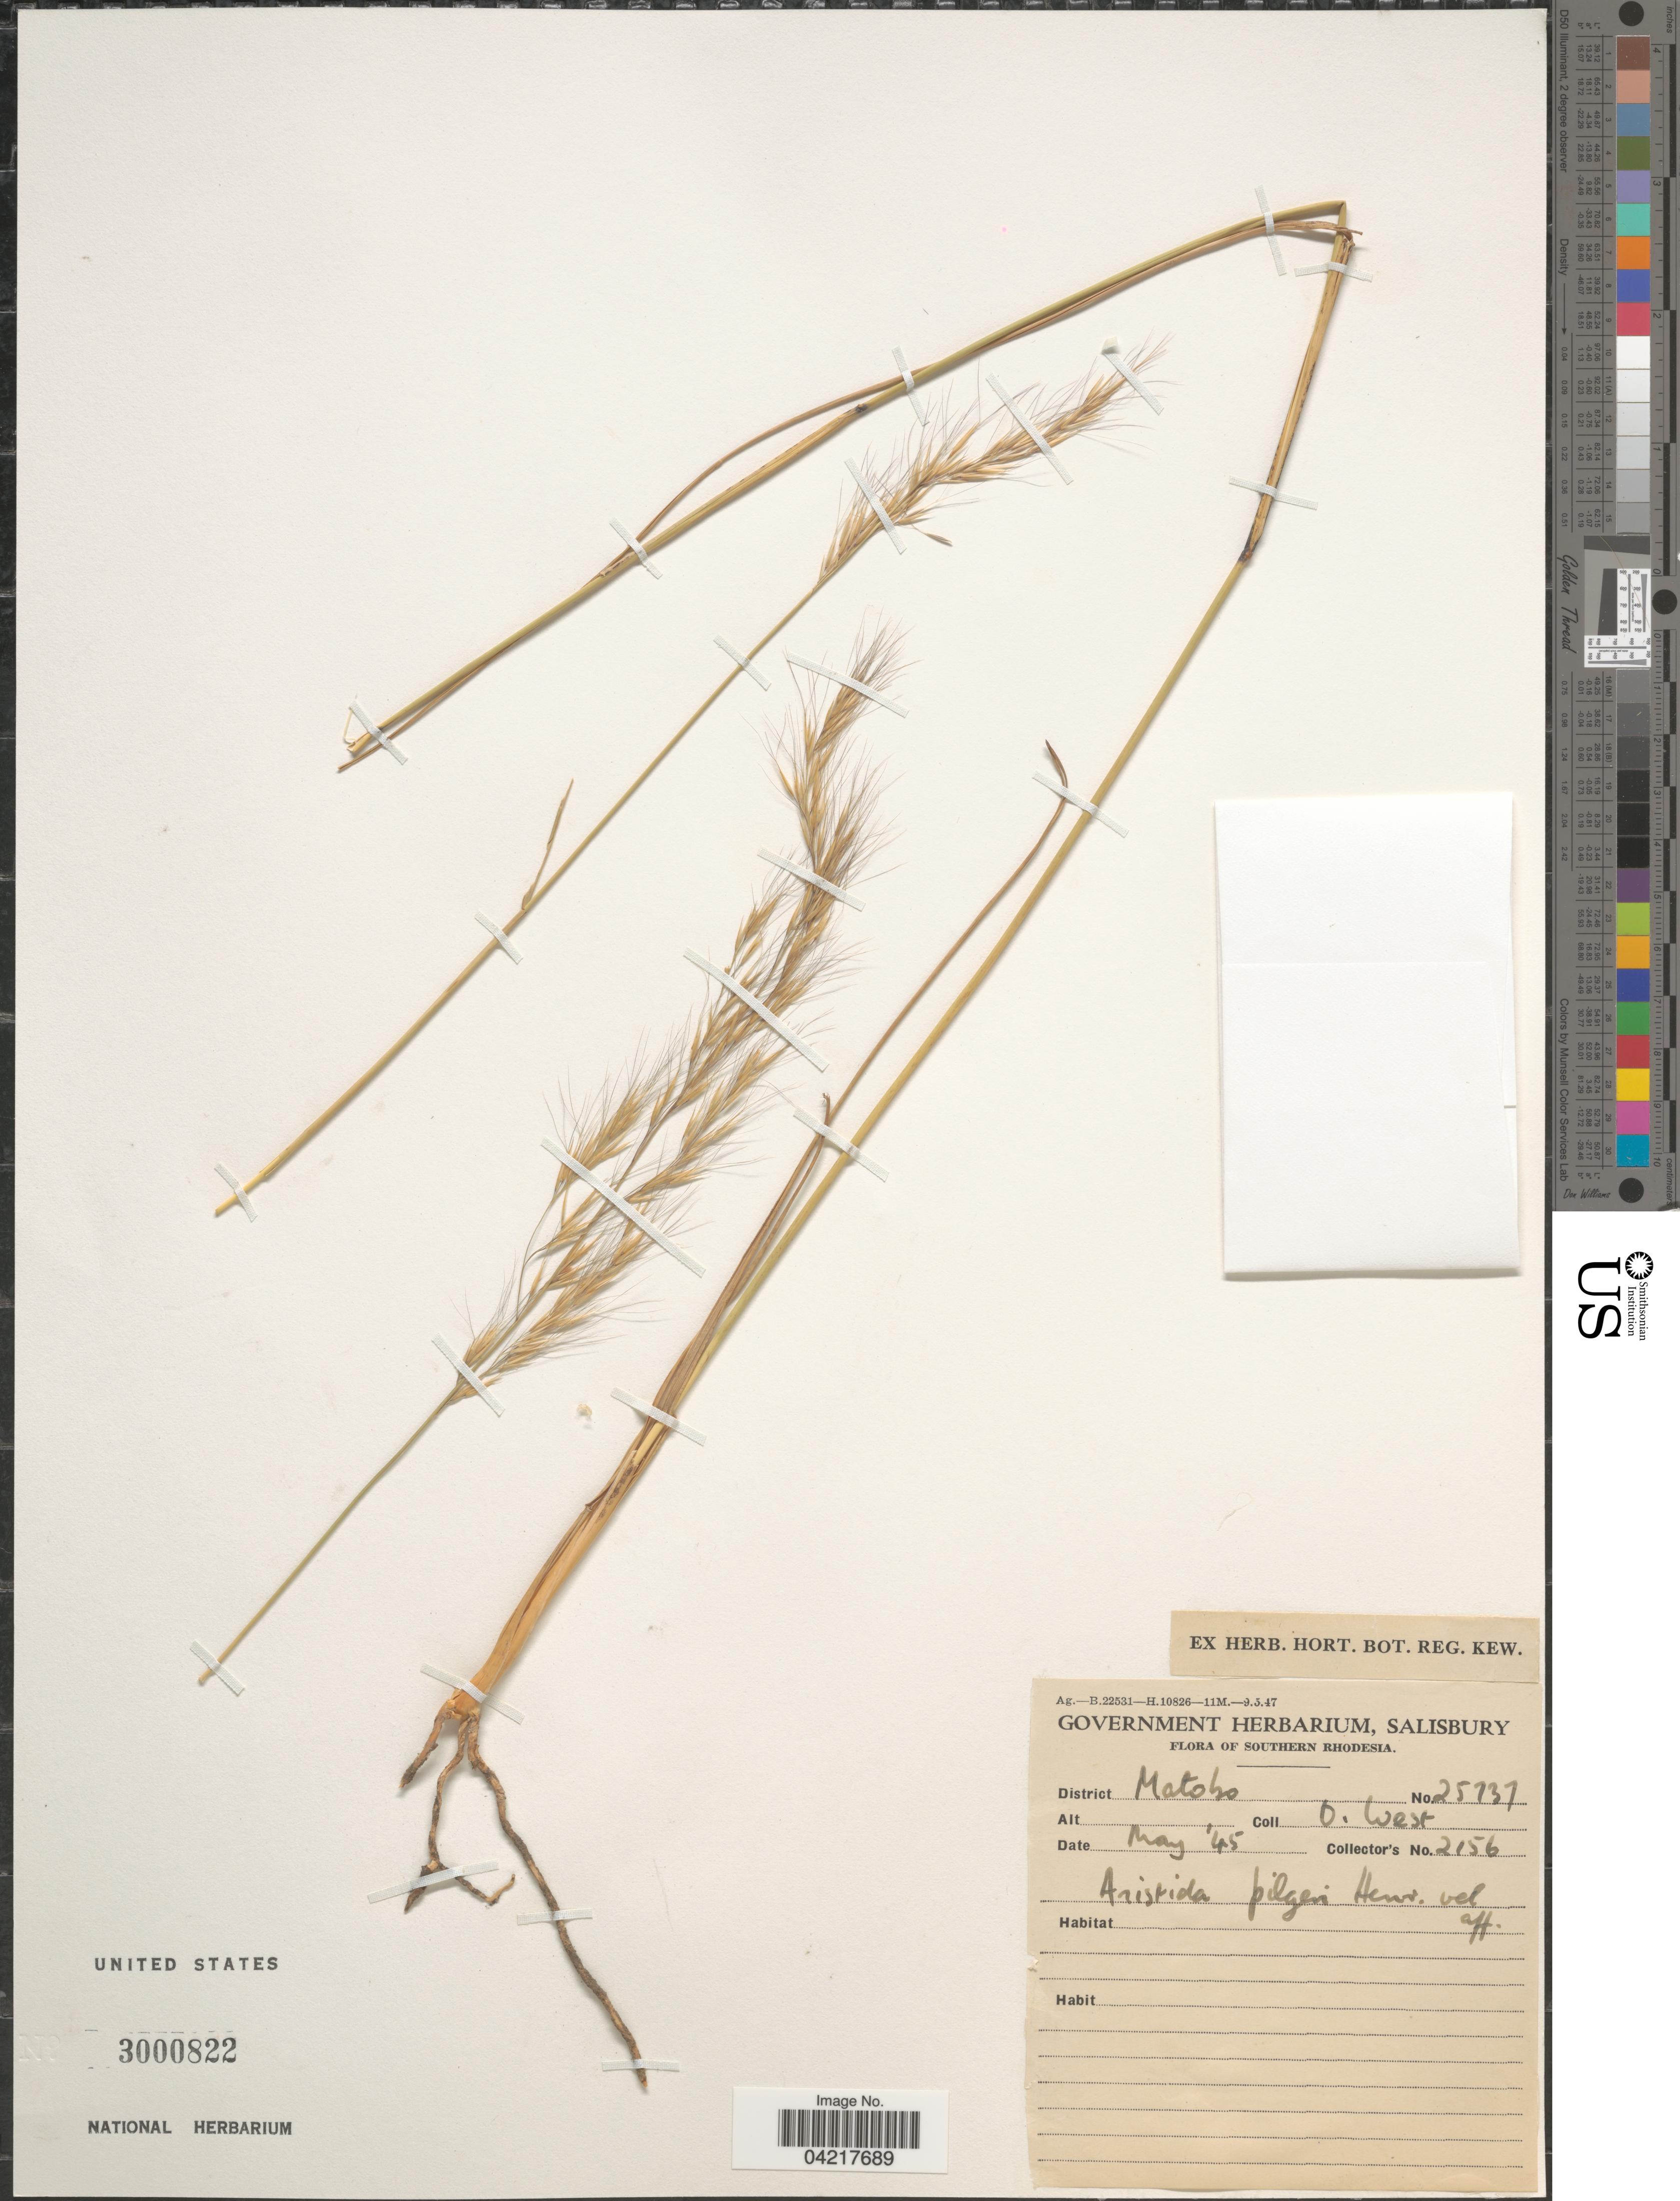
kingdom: Plantae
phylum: Tracheophyta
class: Liliopsida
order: Poales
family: Poaceae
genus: Aristida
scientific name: Aristida pilgeri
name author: Henr.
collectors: O. West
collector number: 25737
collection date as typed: Transcribed d/m/y: /5/45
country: Zimbabwe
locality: Southern Rhodesia. District Matobo.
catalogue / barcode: US 3000822